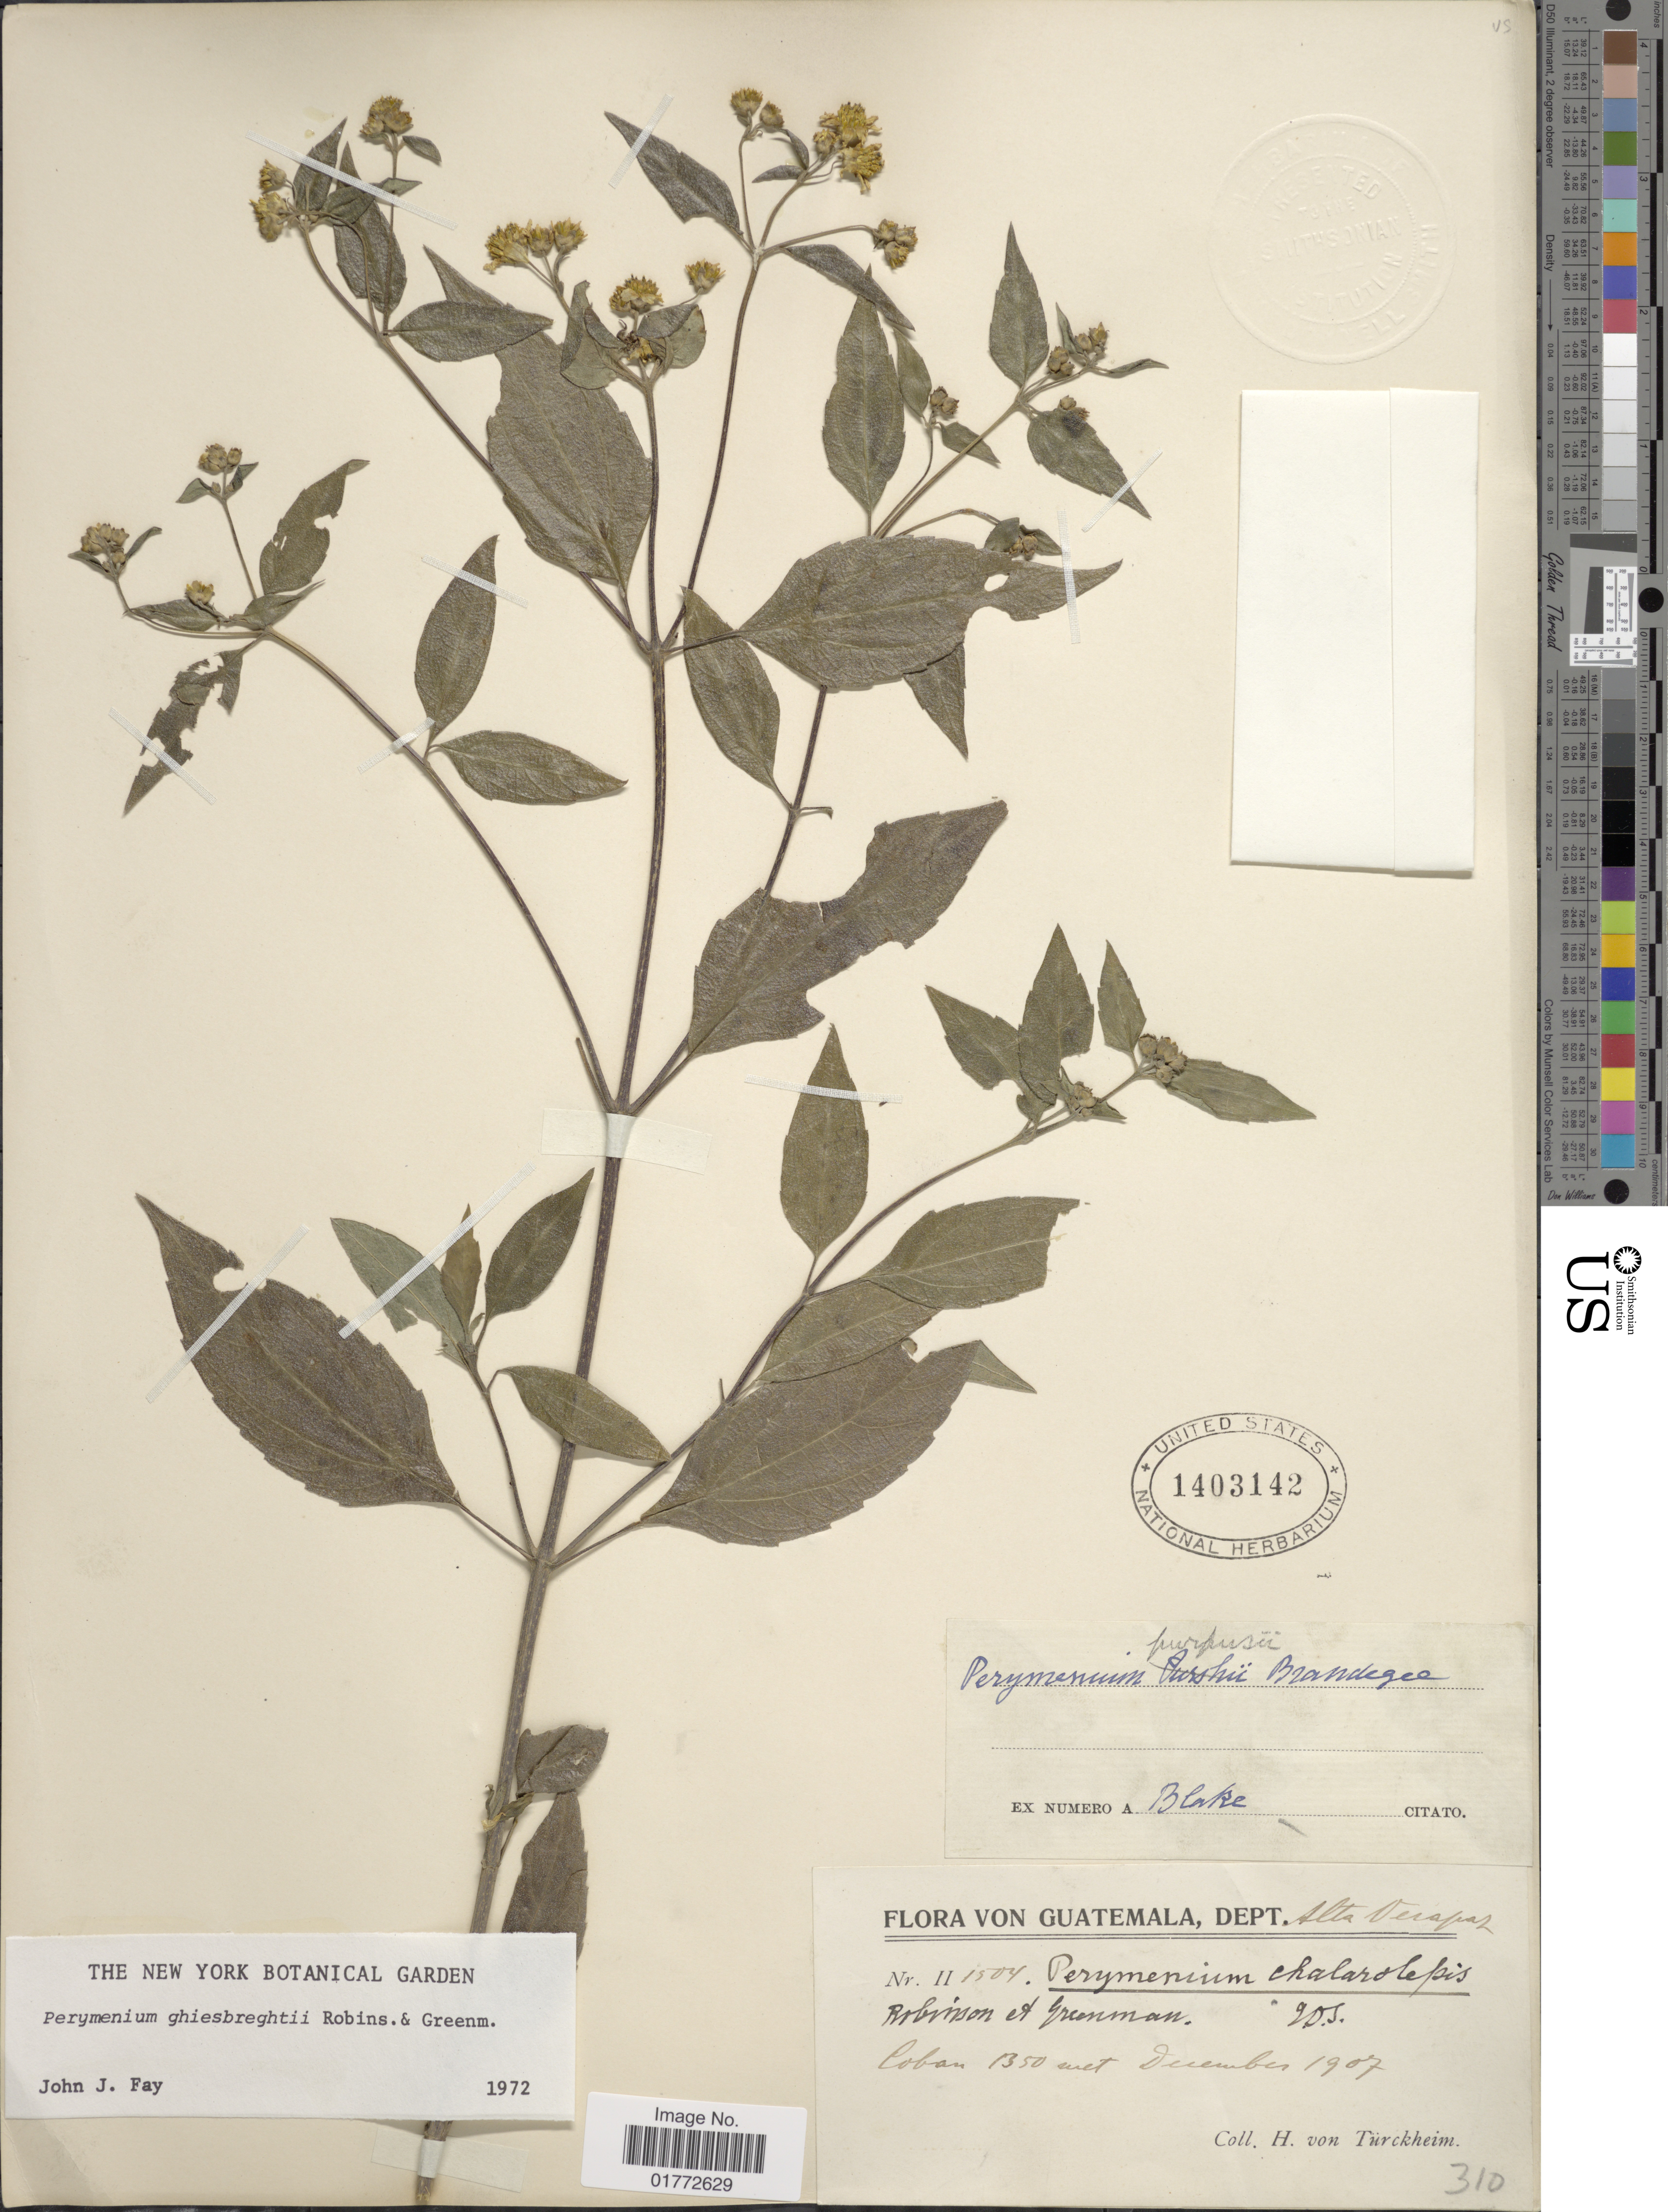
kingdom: Plantae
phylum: Tracheophyta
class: Magnoliopsida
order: Asterales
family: Asteraceae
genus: Perymenium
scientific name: Perymenium ghiesbreghtii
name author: B.L. Rob. & Greenm.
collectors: H. von Türckheim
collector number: II1504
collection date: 1907-12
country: Guatemala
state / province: Alta Verapaz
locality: Coban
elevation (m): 1350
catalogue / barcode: US 1403142